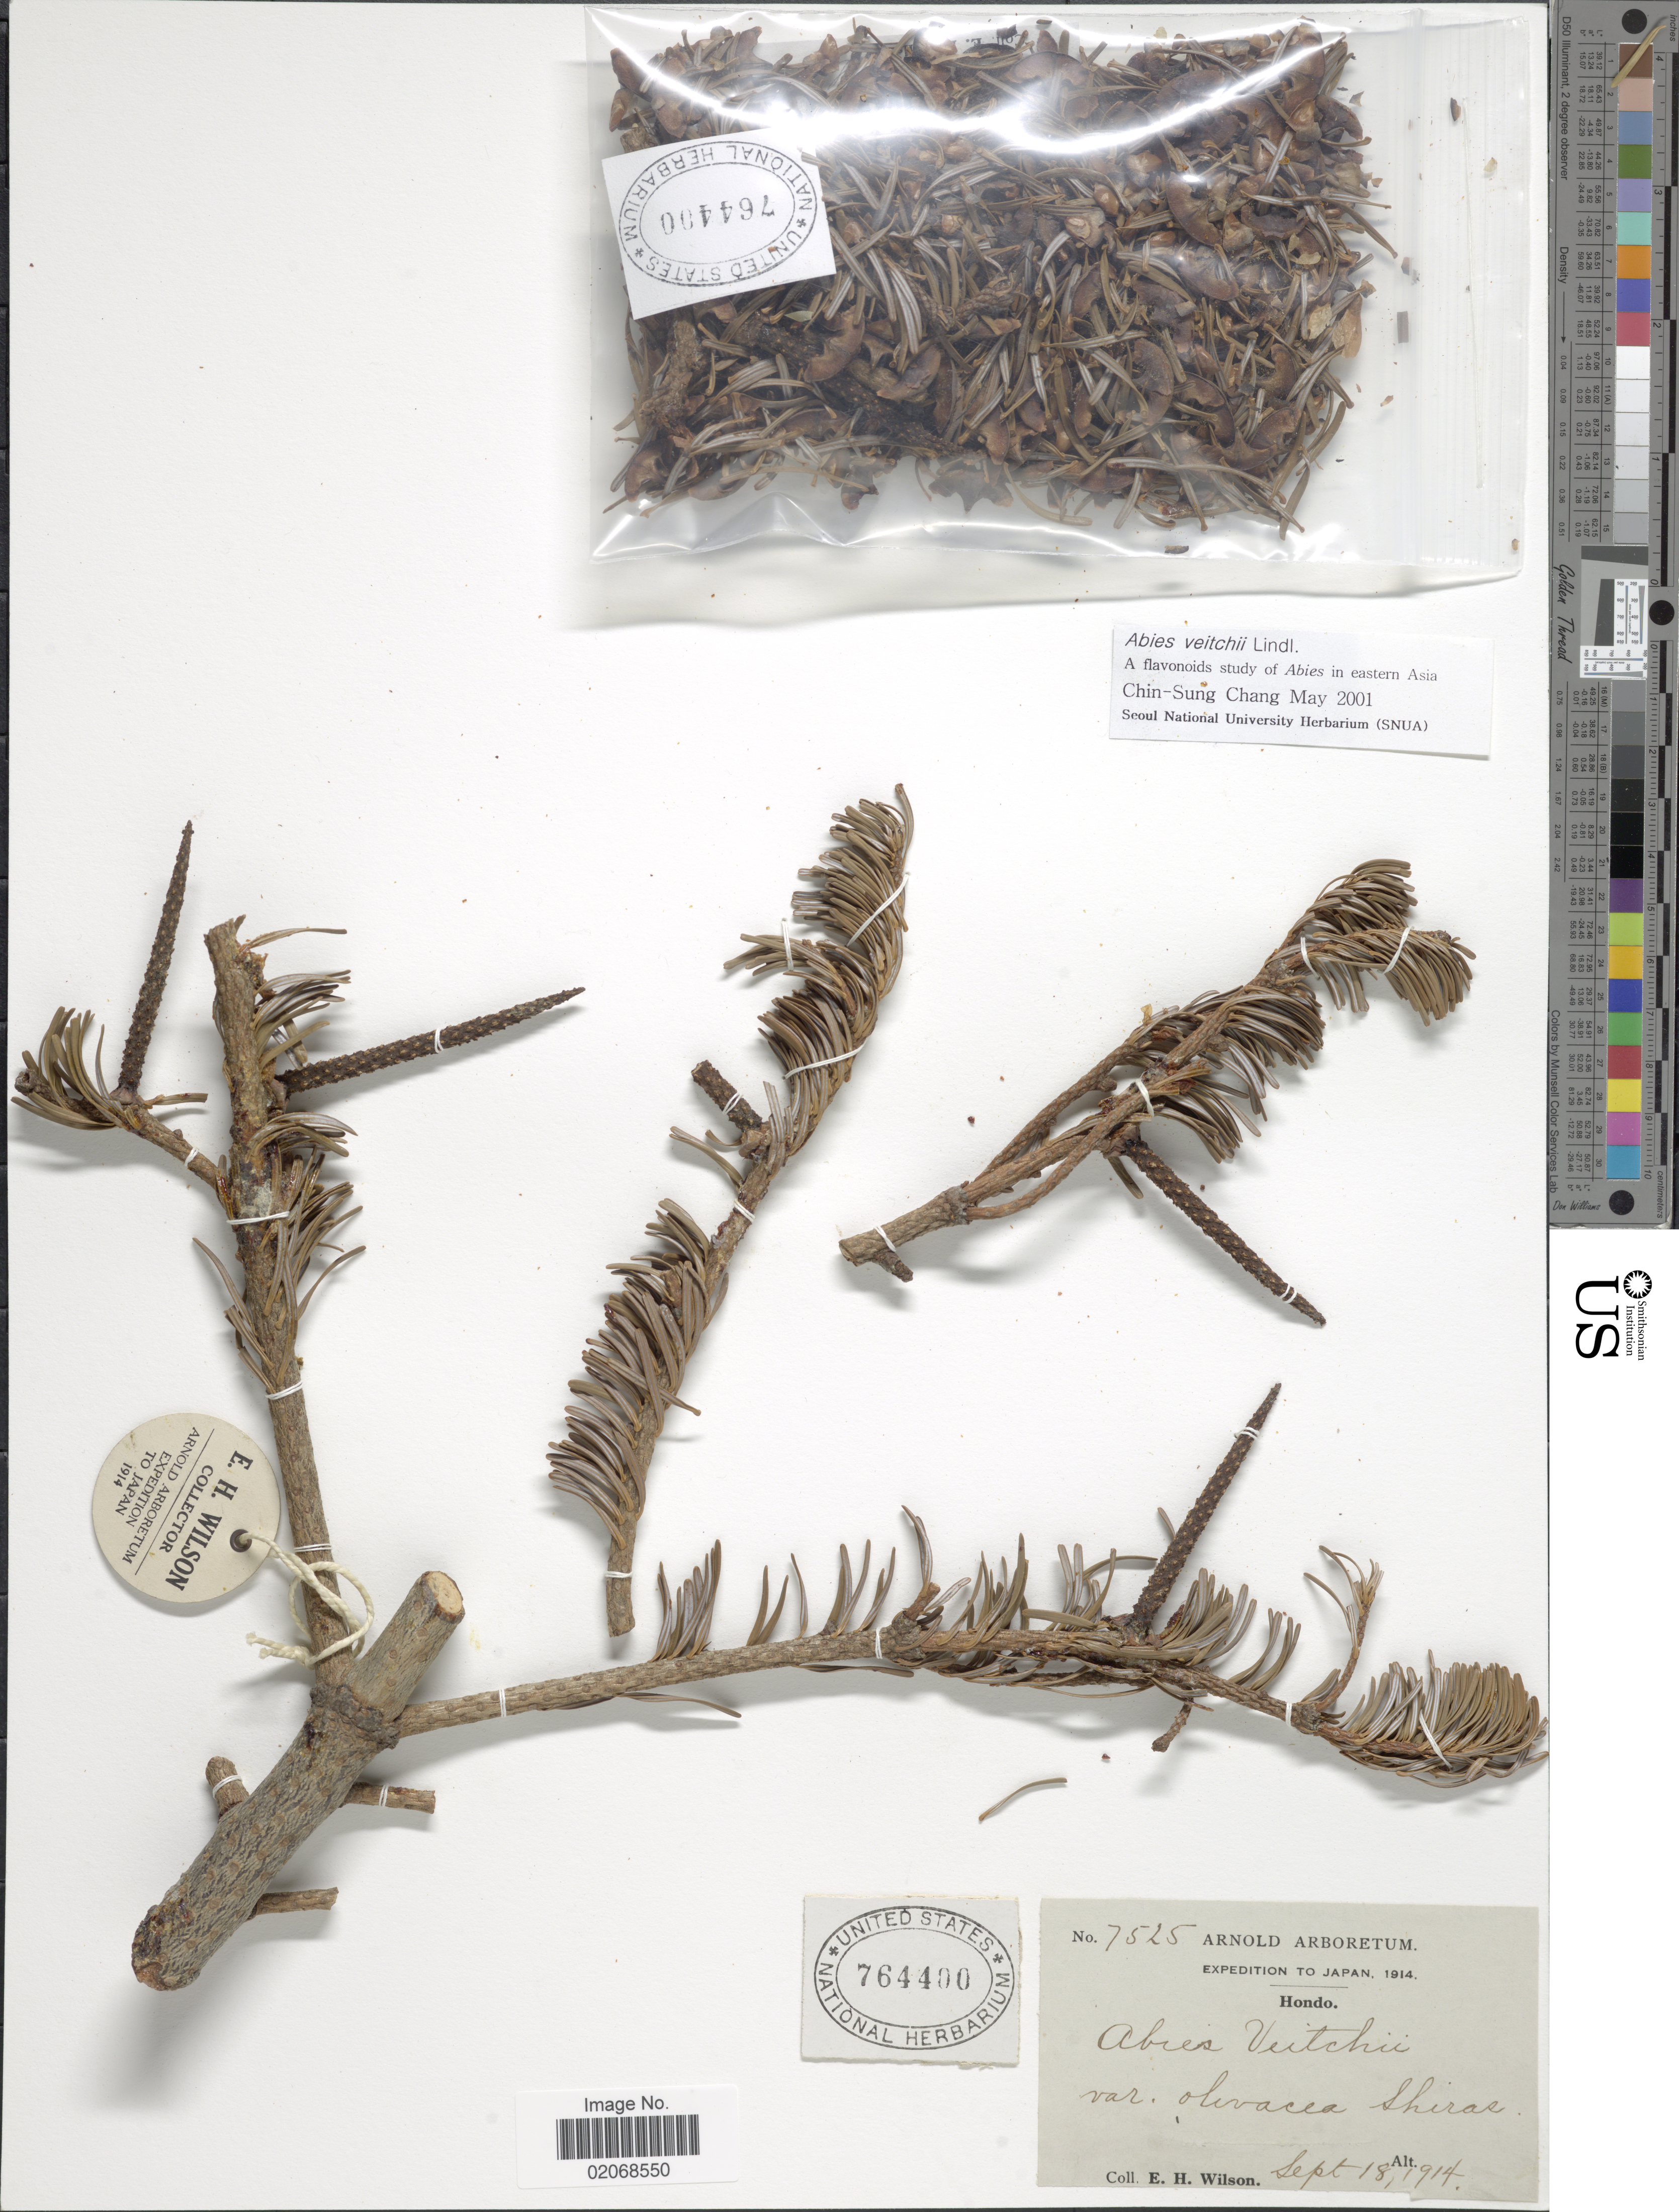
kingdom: Plantae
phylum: Tracheophyta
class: Pinopsida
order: Pinales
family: Pinaceae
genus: Abies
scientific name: Abies veitchii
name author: Lindl.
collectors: E. Wilson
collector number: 7525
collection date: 1914-09-18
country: Japan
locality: Hondo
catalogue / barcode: US 7644000